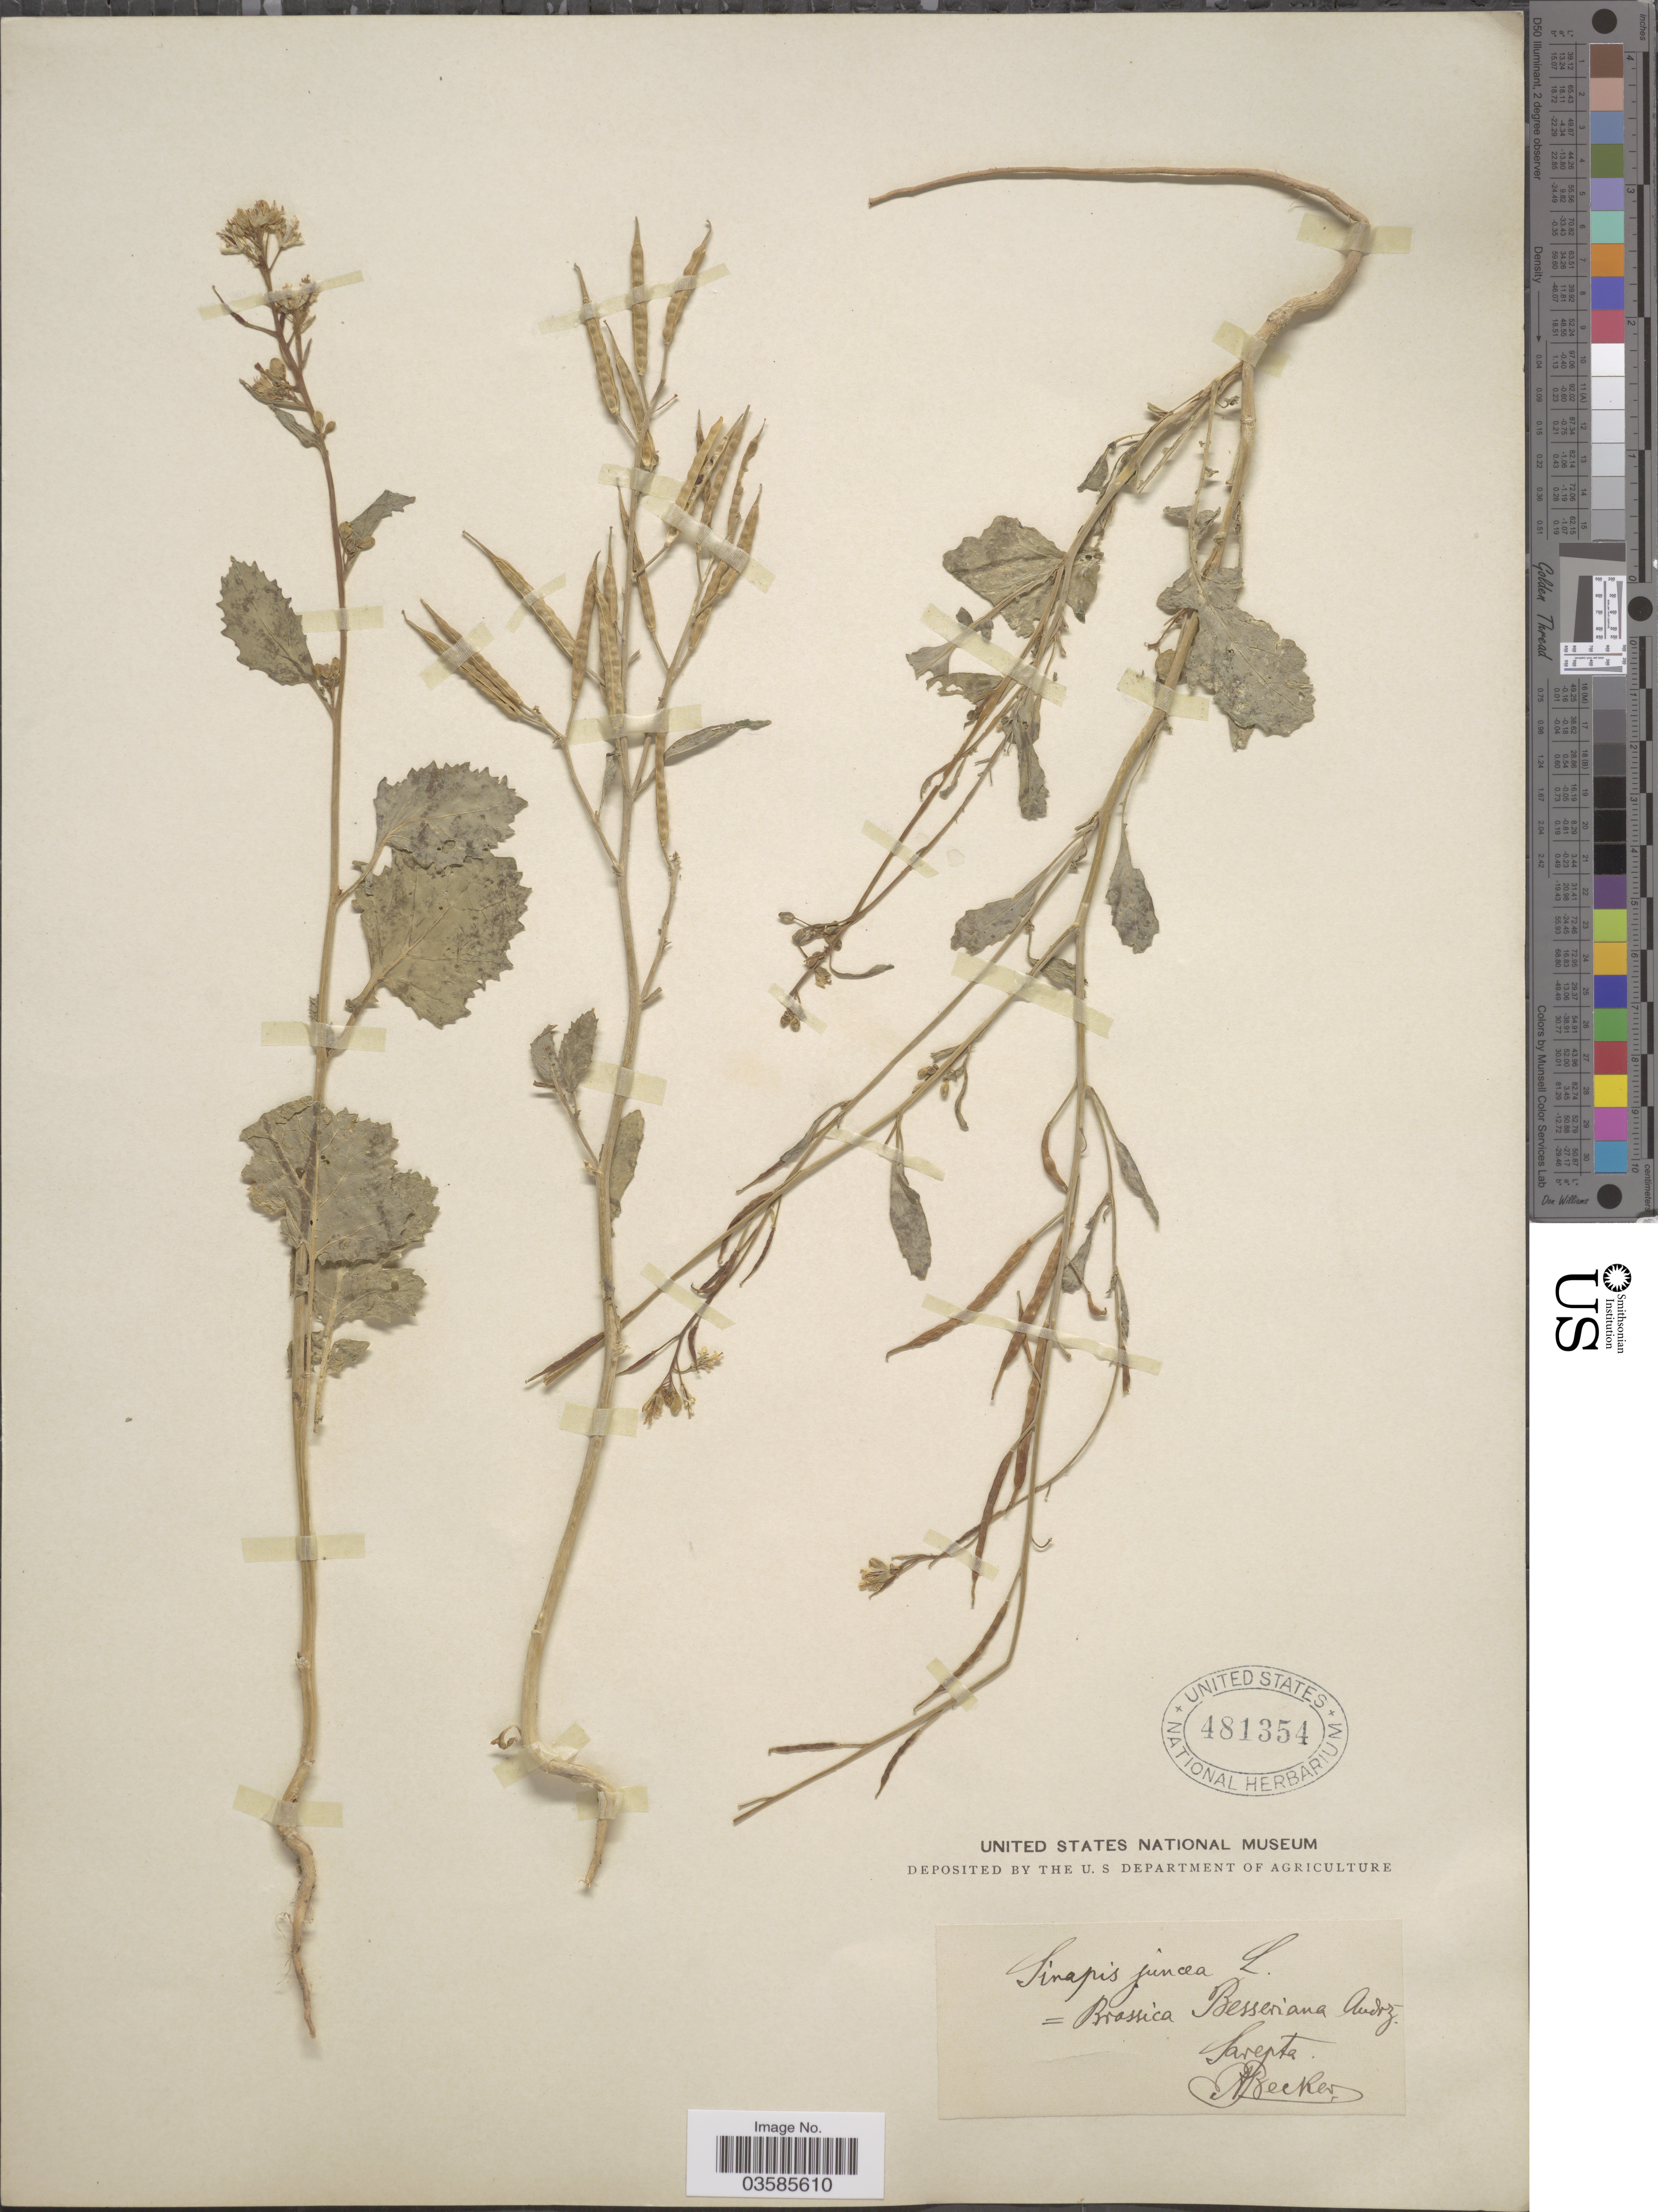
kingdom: Plantae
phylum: Tracheophyta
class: Magnoliopsida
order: Brassicales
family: Brassicaceae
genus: Brassica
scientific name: Brassica juncea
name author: (L.) Czern.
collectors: A. Becker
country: Russian Federation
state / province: Volgograd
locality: Sarepta.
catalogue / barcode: US 481354